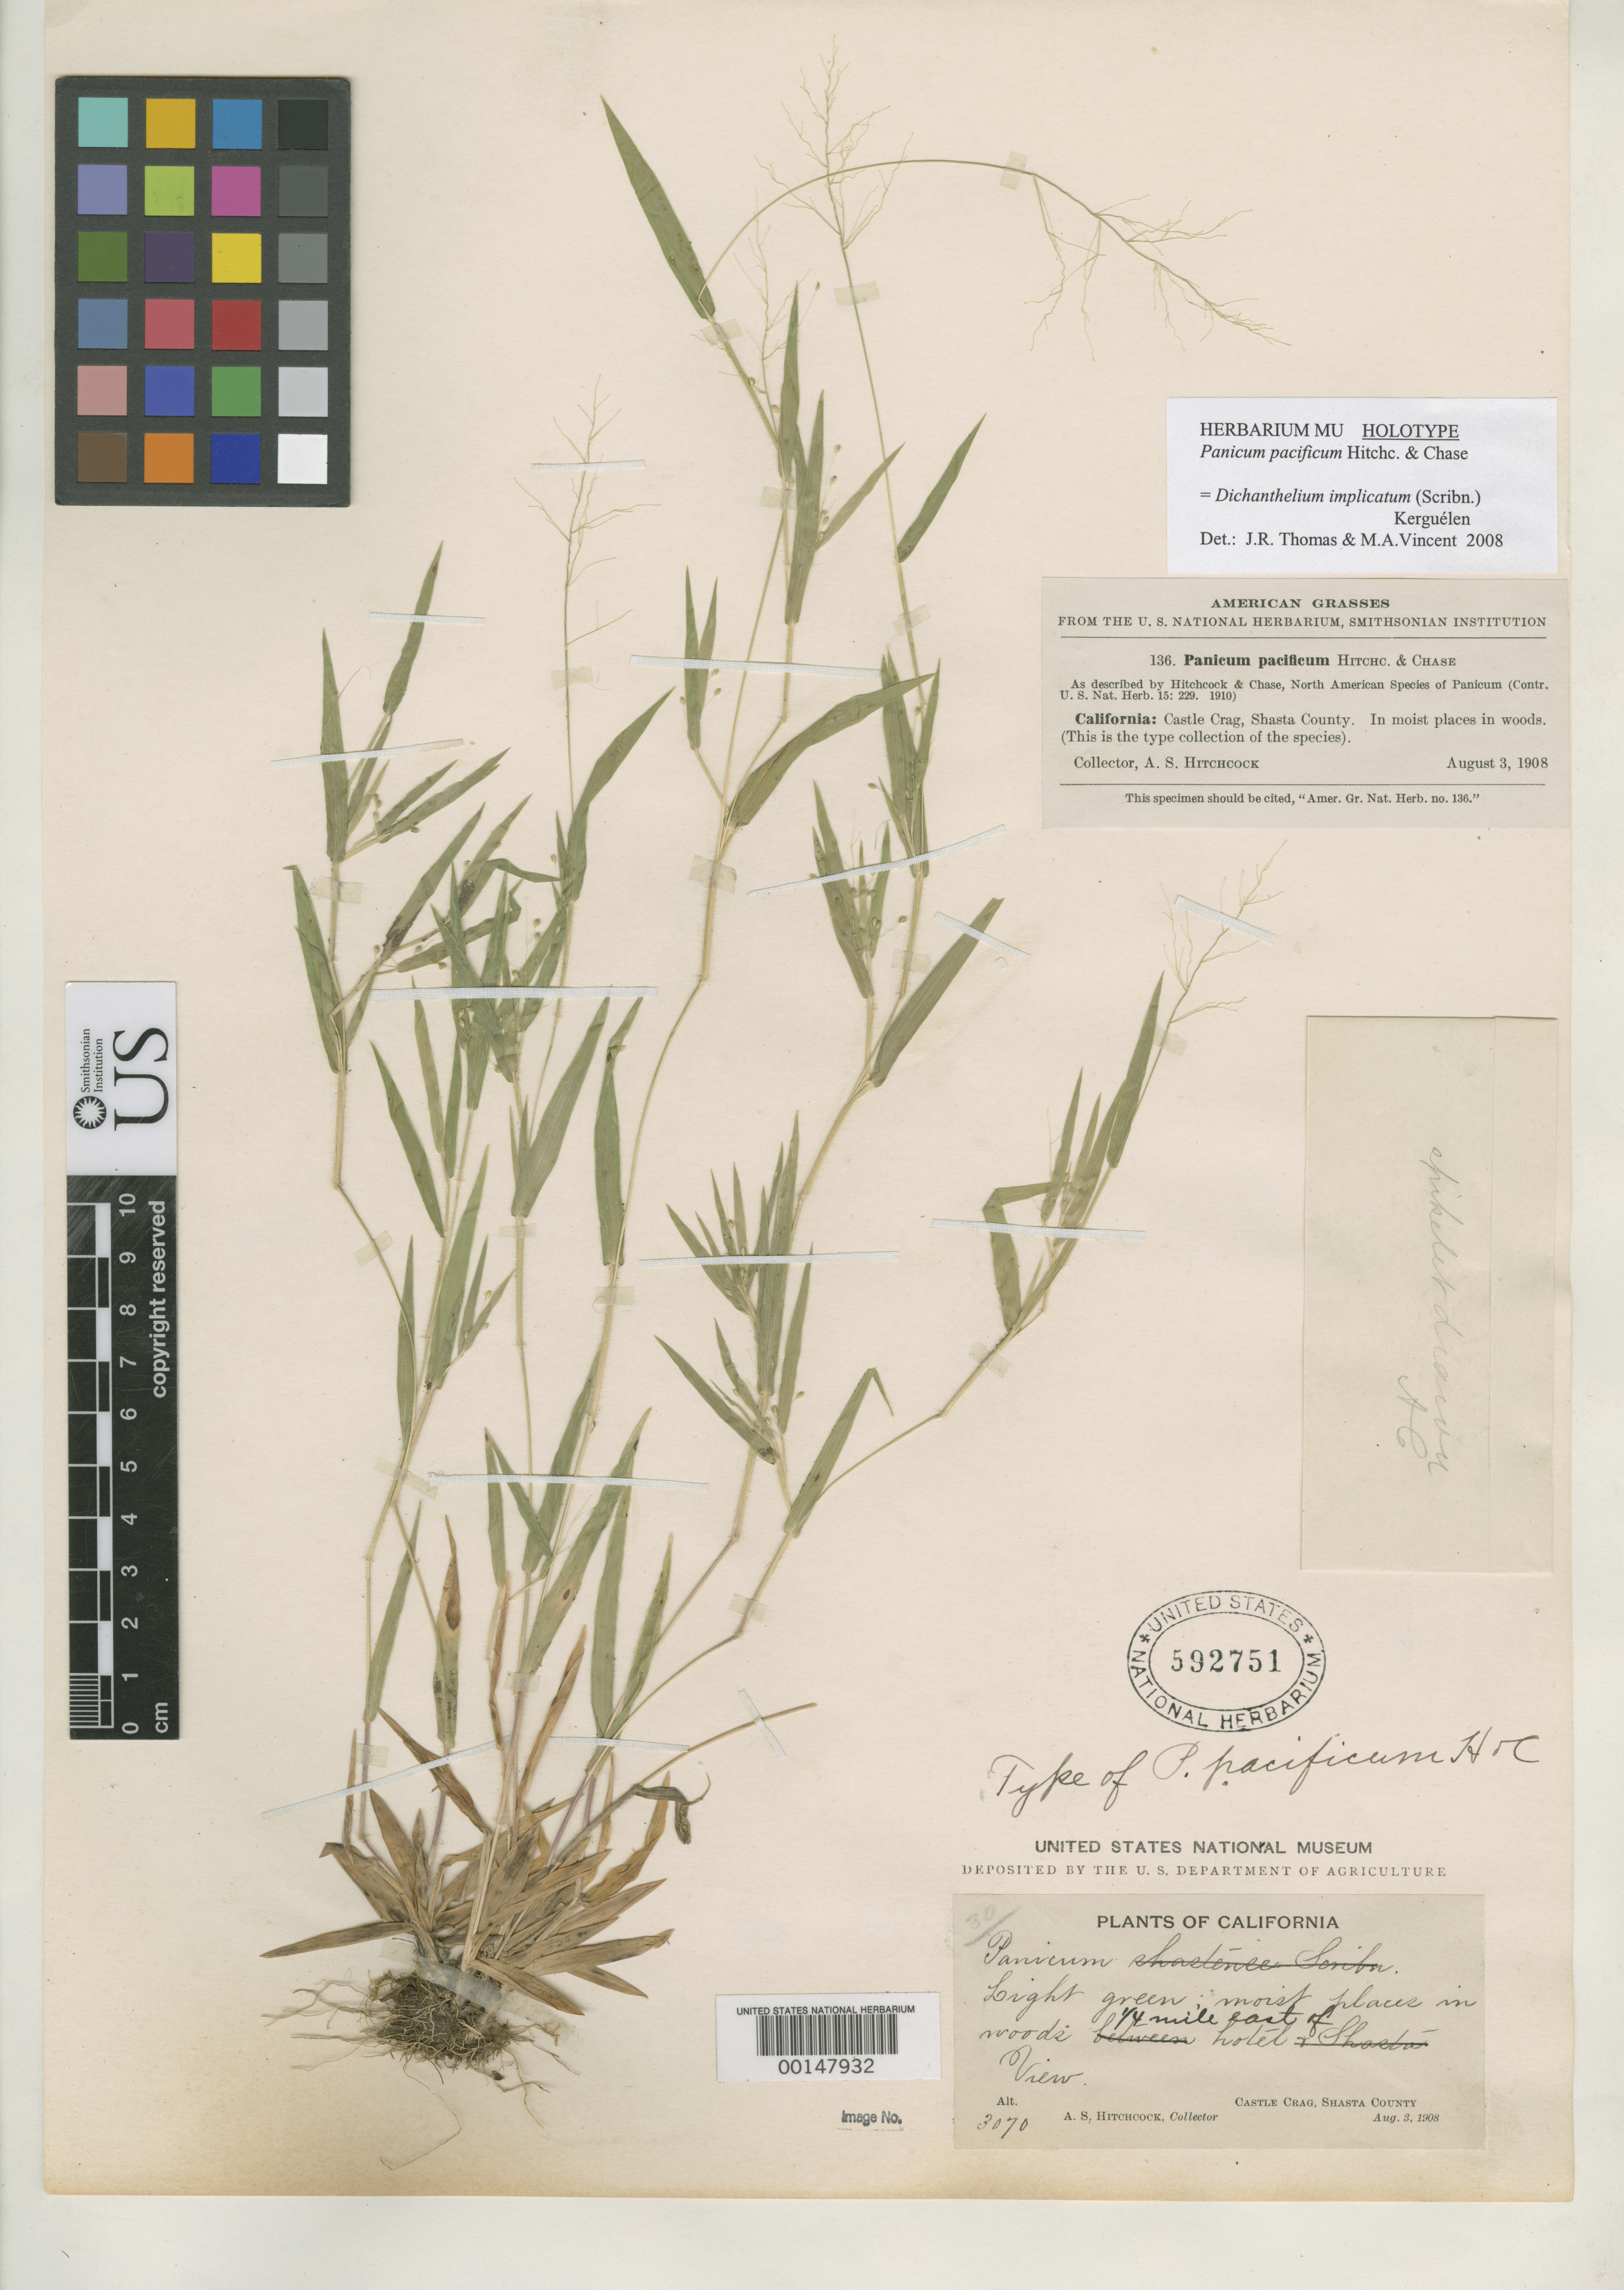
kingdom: Plantae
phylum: Tracheophyta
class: Liliopsida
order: Poales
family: Poaceae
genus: Panicum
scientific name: Panicum pacificum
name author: Hitchc. & Chase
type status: Holotype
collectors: A. S. Hitchcock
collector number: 3070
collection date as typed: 03 Aug 1908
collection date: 1908-08-03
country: United States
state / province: California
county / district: Shasta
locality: Castle Crag. Mixed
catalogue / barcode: US 592751